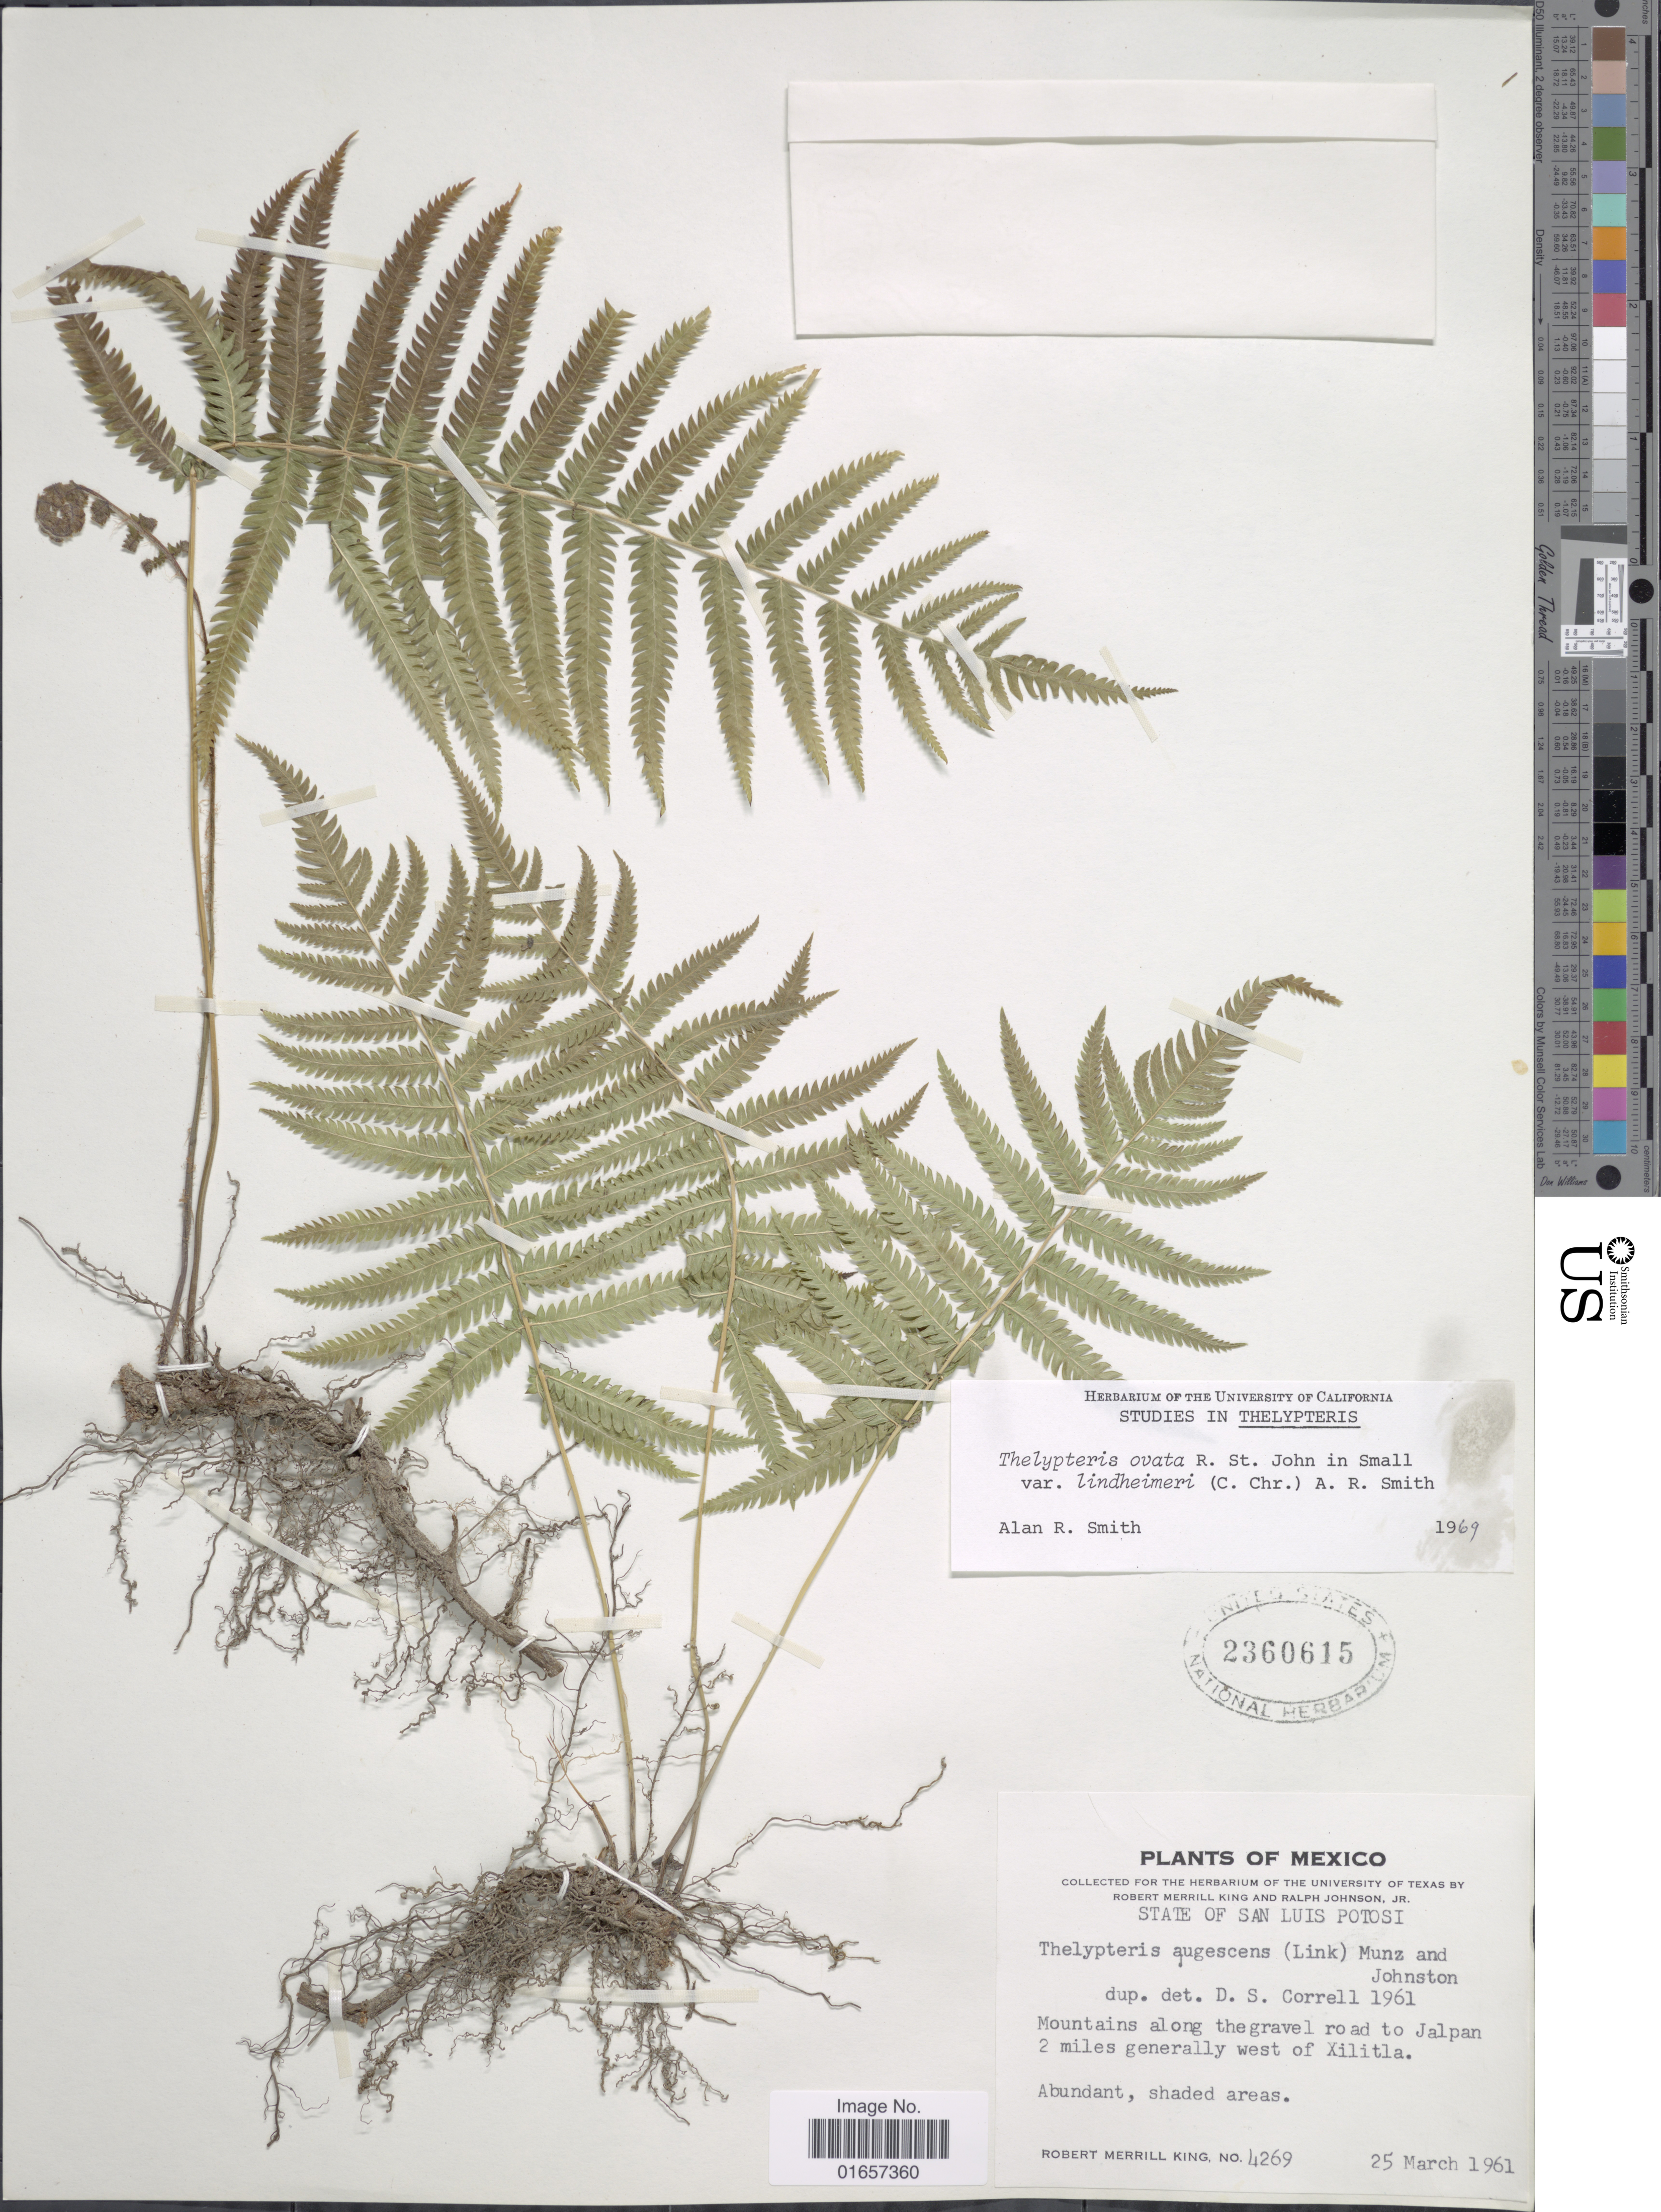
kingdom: Plantae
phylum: Tracheophyta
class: Polypodiopsida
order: Polypodiales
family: Thelypteridaceae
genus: Christella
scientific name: Christella ovata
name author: (R.P. St. John) Á. Löve & D. Löve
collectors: R. M. King & R. Johnson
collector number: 4269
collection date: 1961-03-25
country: Mexico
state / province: San Luis Potosí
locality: Mexico, mountains along the gravel road to Jalpan 2 miles generally west of Xilitla. San Luis Potosí.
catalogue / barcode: US 2360615